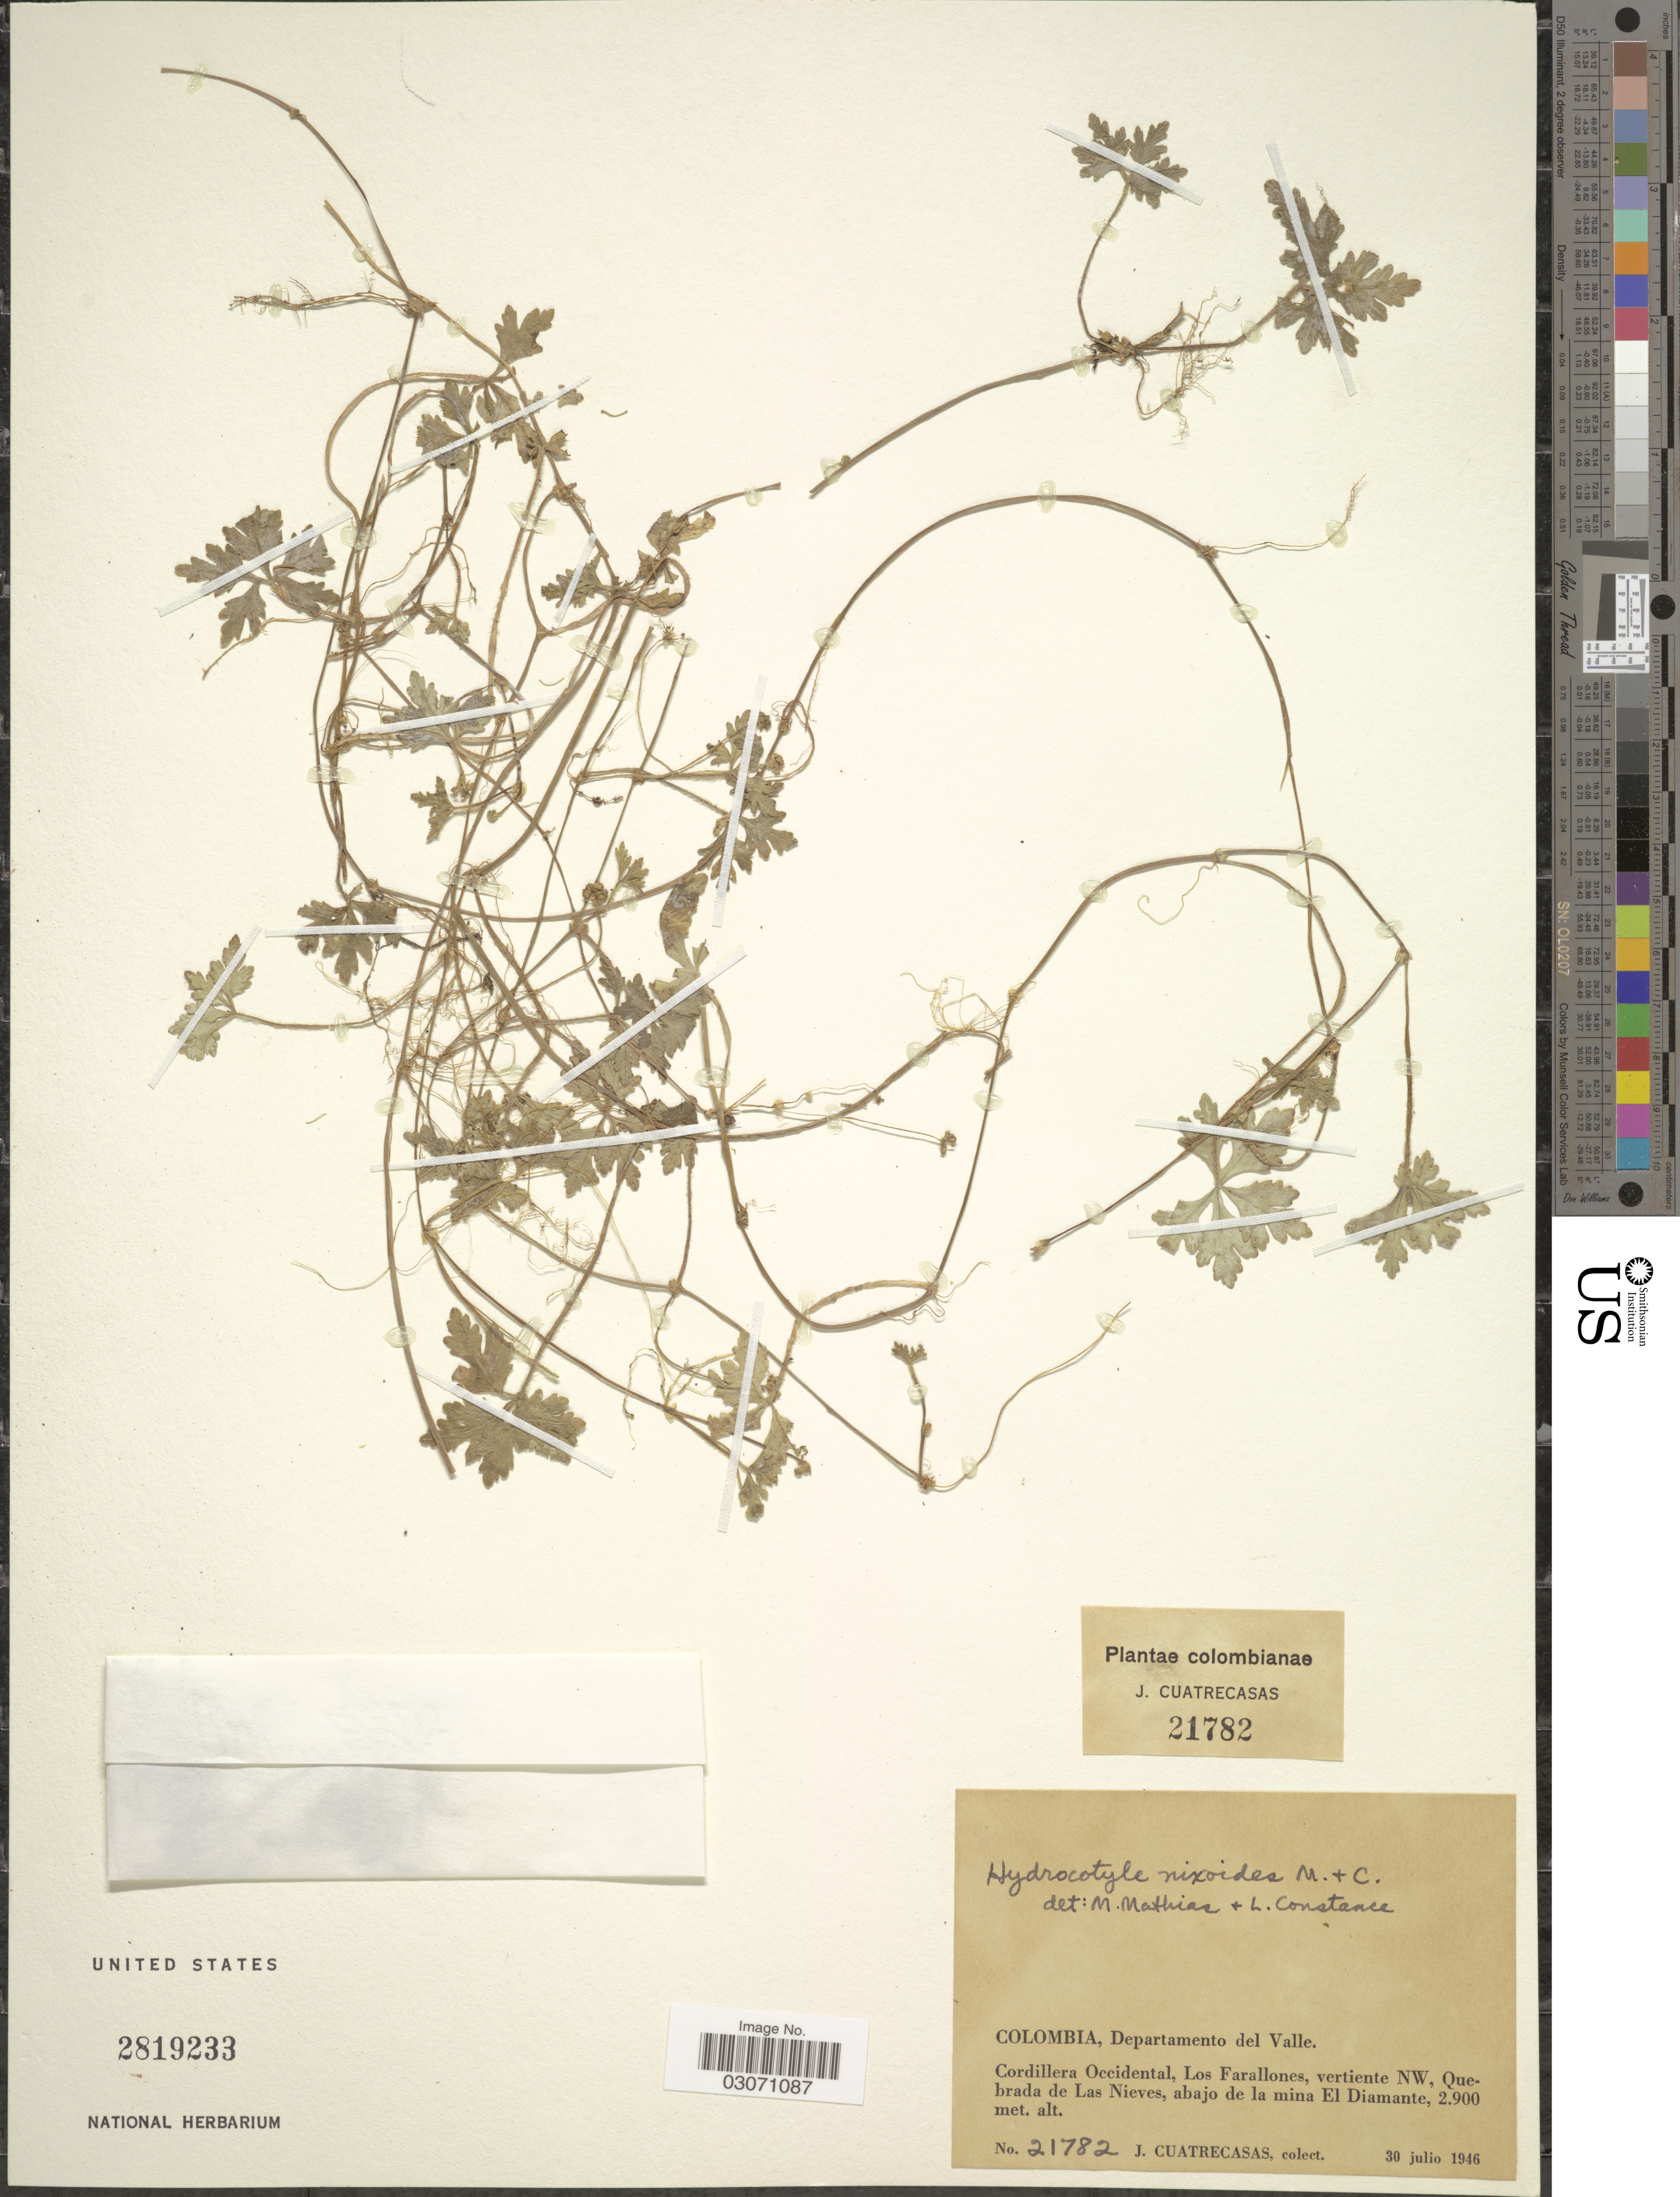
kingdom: Plantae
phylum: Tracheophyta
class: Magnoliopsida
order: Apiales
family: Araliaceae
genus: Hydrocotyle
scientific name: Hydrocotyle nixoides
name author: Mathias & Constance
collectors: J. Cuatrecasas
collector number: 21782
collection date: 1946-07-30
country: Colombia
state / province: Valle del Cauca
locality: Departamento del Valle, Cordillera Occidental, Los Farallones, vertiente NW, Quebrada de Las Nieves, abajo de la mina El Diamante.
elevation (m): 2900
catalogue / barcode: US 2819233